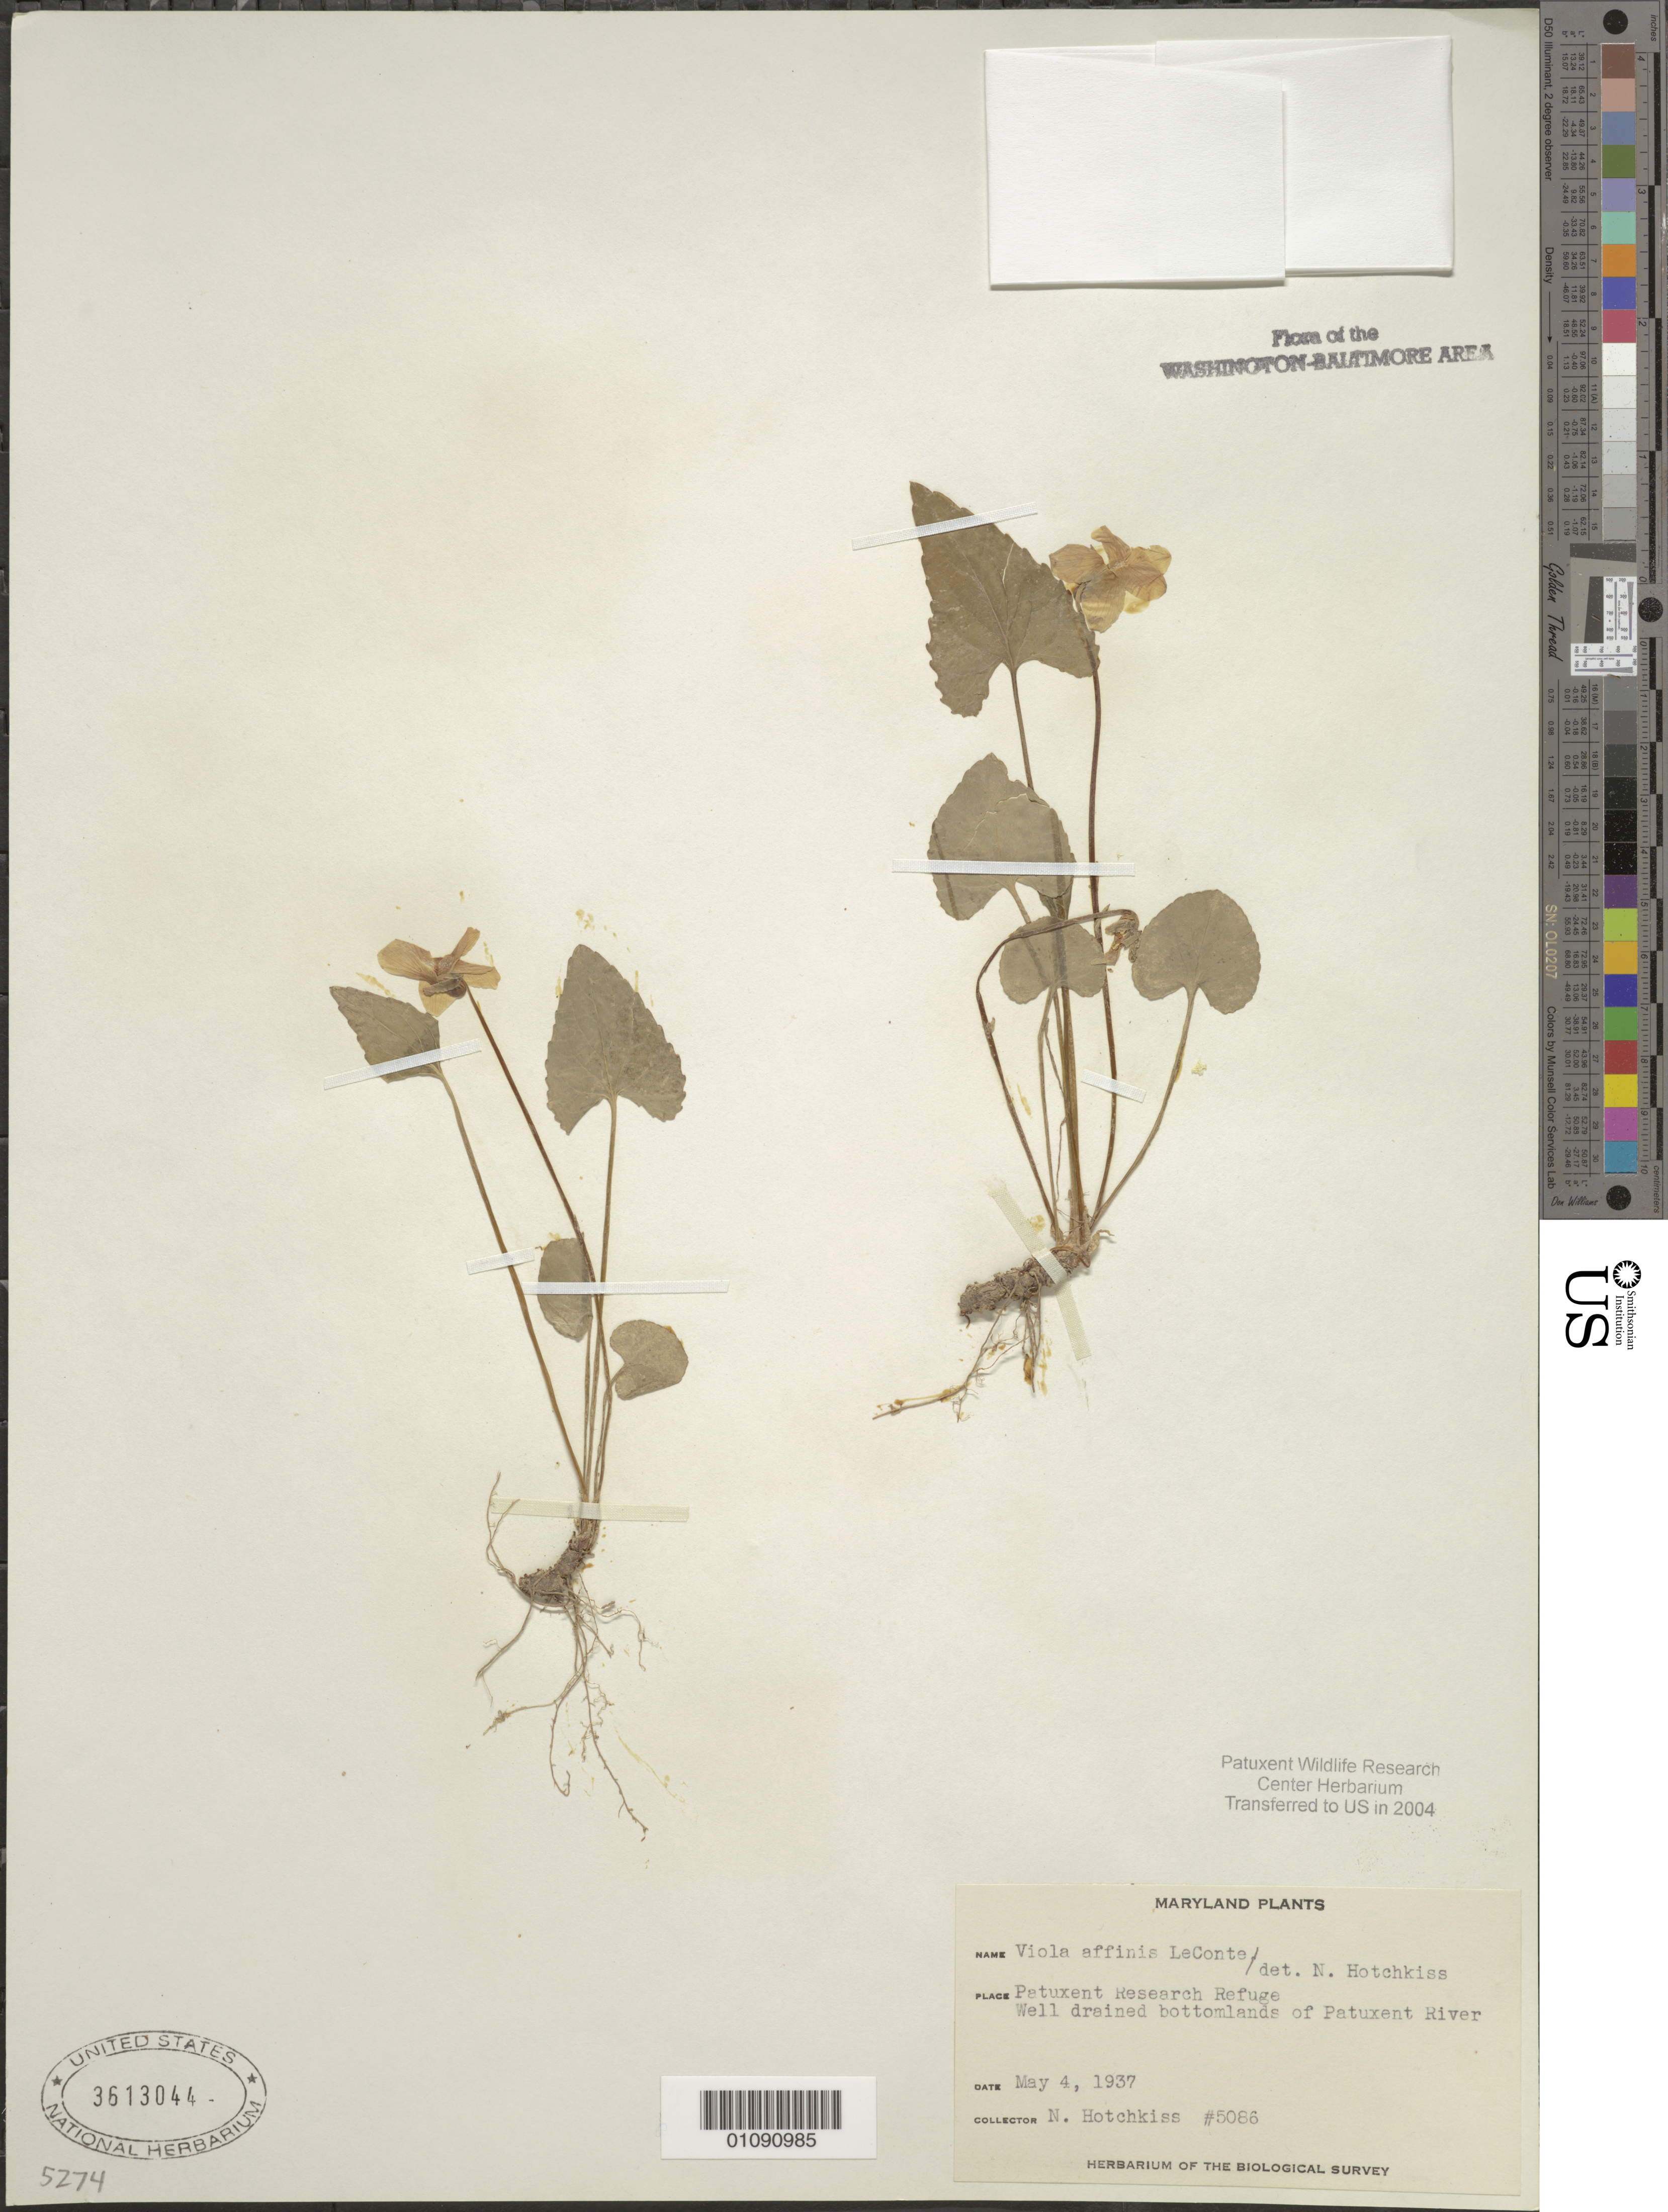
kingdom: Plantae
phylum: Tracheophyta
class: Magnoliopsida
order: Malpighiales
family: Violaceae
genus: Viola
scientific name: Viola sororia var. affinis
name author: (LeConte) McKinney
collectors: N. Hotchkiss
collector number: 5086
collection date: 1937-05-04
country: United States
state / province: Maryland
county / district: Prince George's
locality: Patuxent Wildlife Refuge.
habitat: Well-drained bottomlands of Patuxent River.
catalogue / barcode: US 3613044